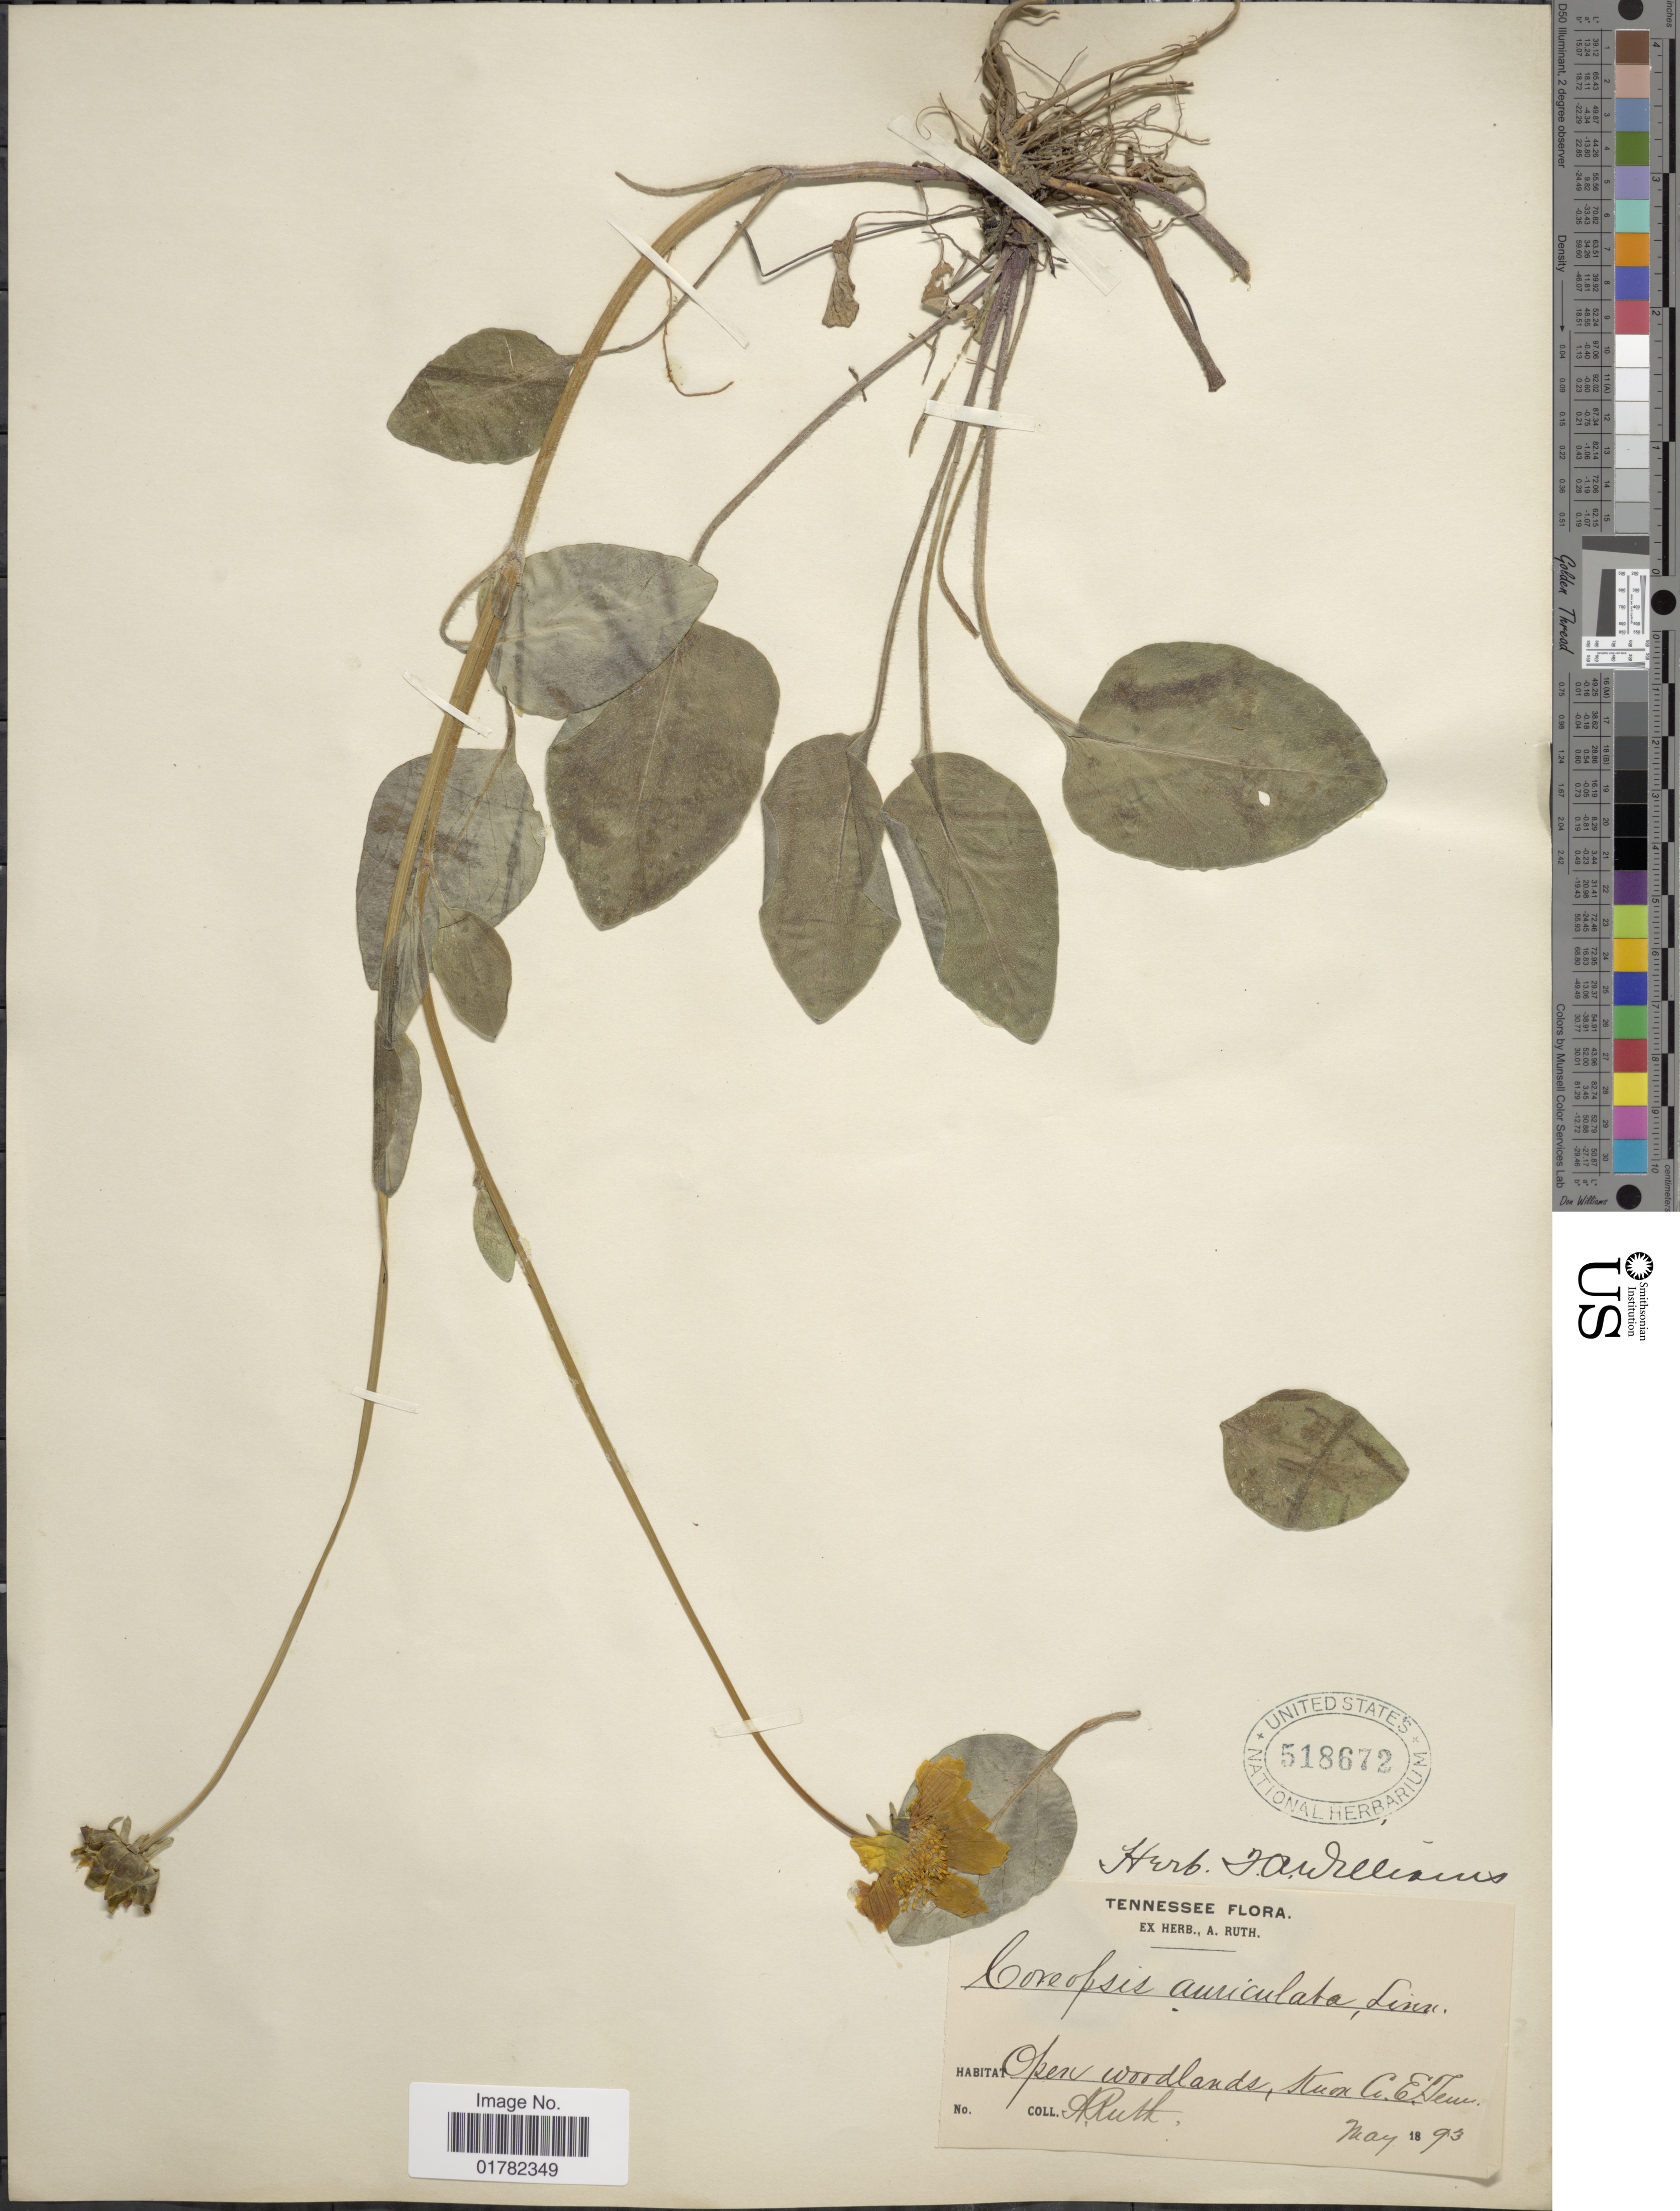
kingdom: Plantae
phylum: Tracheophyta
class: Magnoliopsida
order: Asterales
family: Asteraceae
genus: Coreopsis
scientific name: Coreopsis auriculata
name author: L.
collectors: A. Ruth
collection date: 1893-05-08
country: United States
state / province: Tennessee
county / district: Knox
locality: Open woodlands, Knox Co., E. Tennessee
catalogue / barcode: US 518672